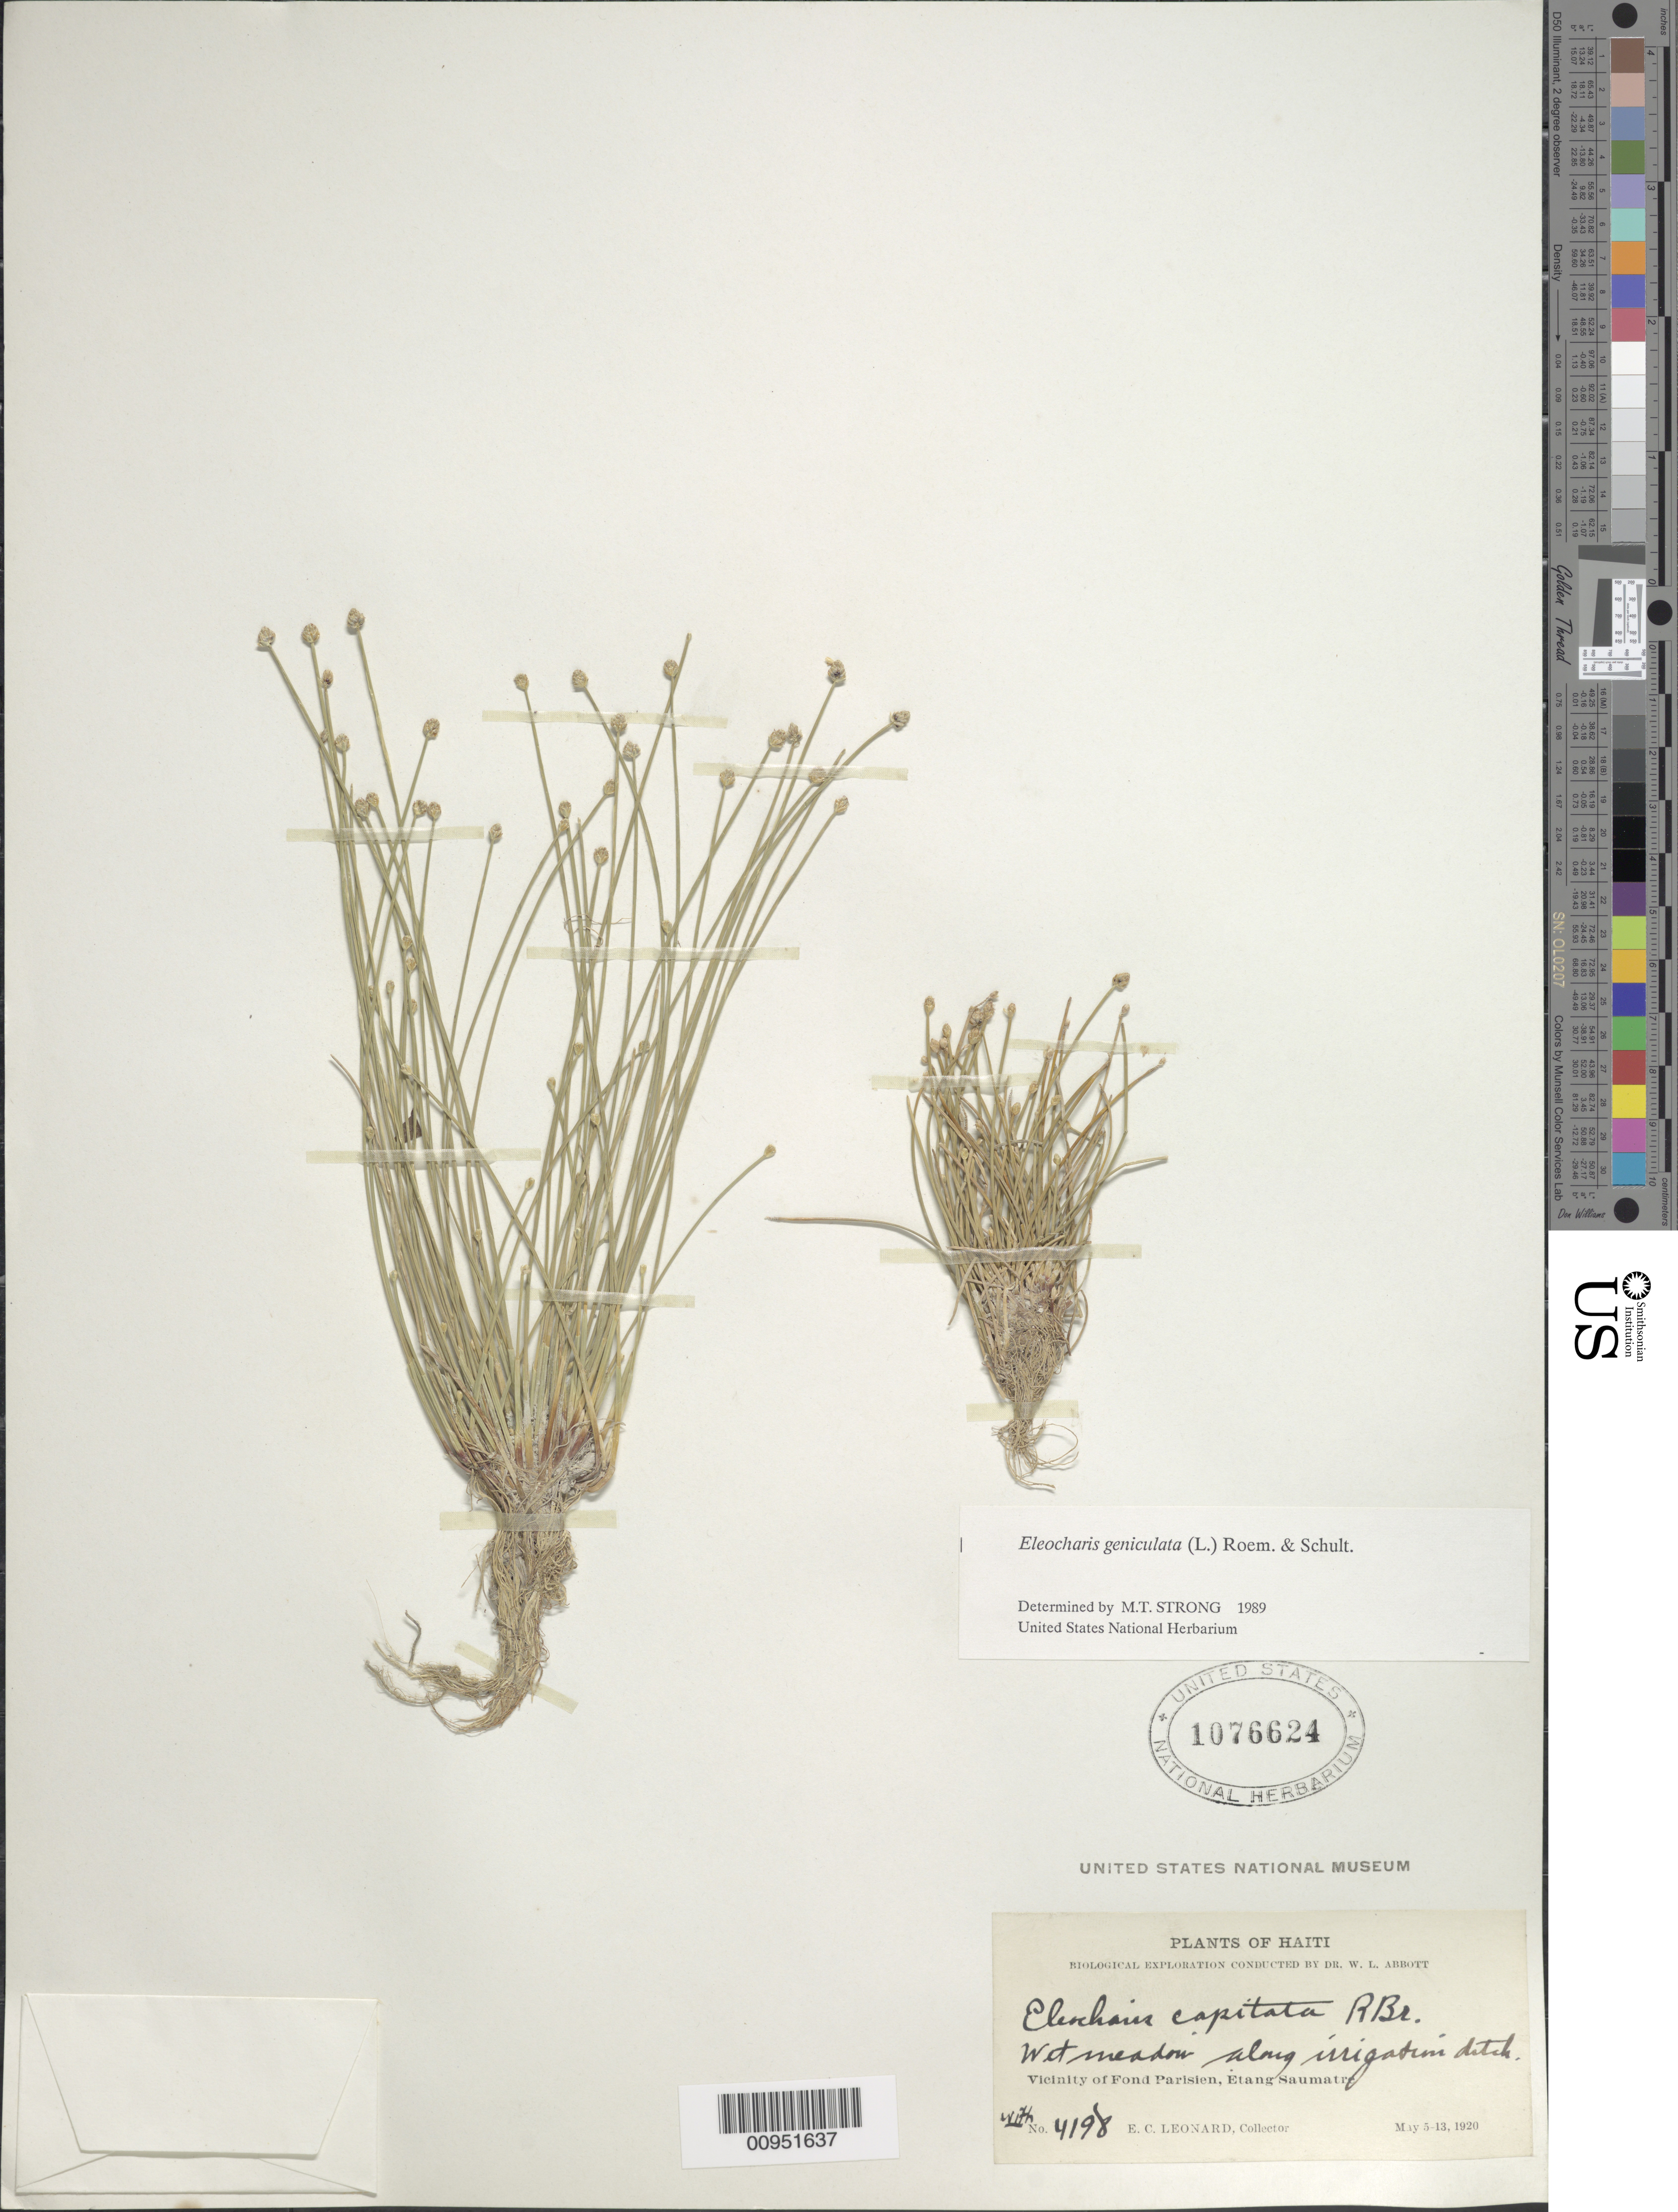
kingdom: Plantae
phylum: Tracheophyta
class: Liliopsida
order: Poales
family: Cyperaceae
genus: Eleocharis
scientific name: Eleocharis geniculata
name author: (L.) Roem. & Schult.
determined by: Strong, M. T., (US), Smithsonian Institution - National Museum of Natural History (UNITED STATES)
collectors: E. C. Leonard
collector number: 4198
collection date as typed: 05 May 1920 to 13 May 1920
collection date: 1920-05-05/1920-05-13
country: Haiti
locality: Vicinity of Fond Parisien, Etang Saumatre, meadow along irrigation ditch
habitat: Wet meadow along irrigation ditch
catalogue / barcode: US 1076624